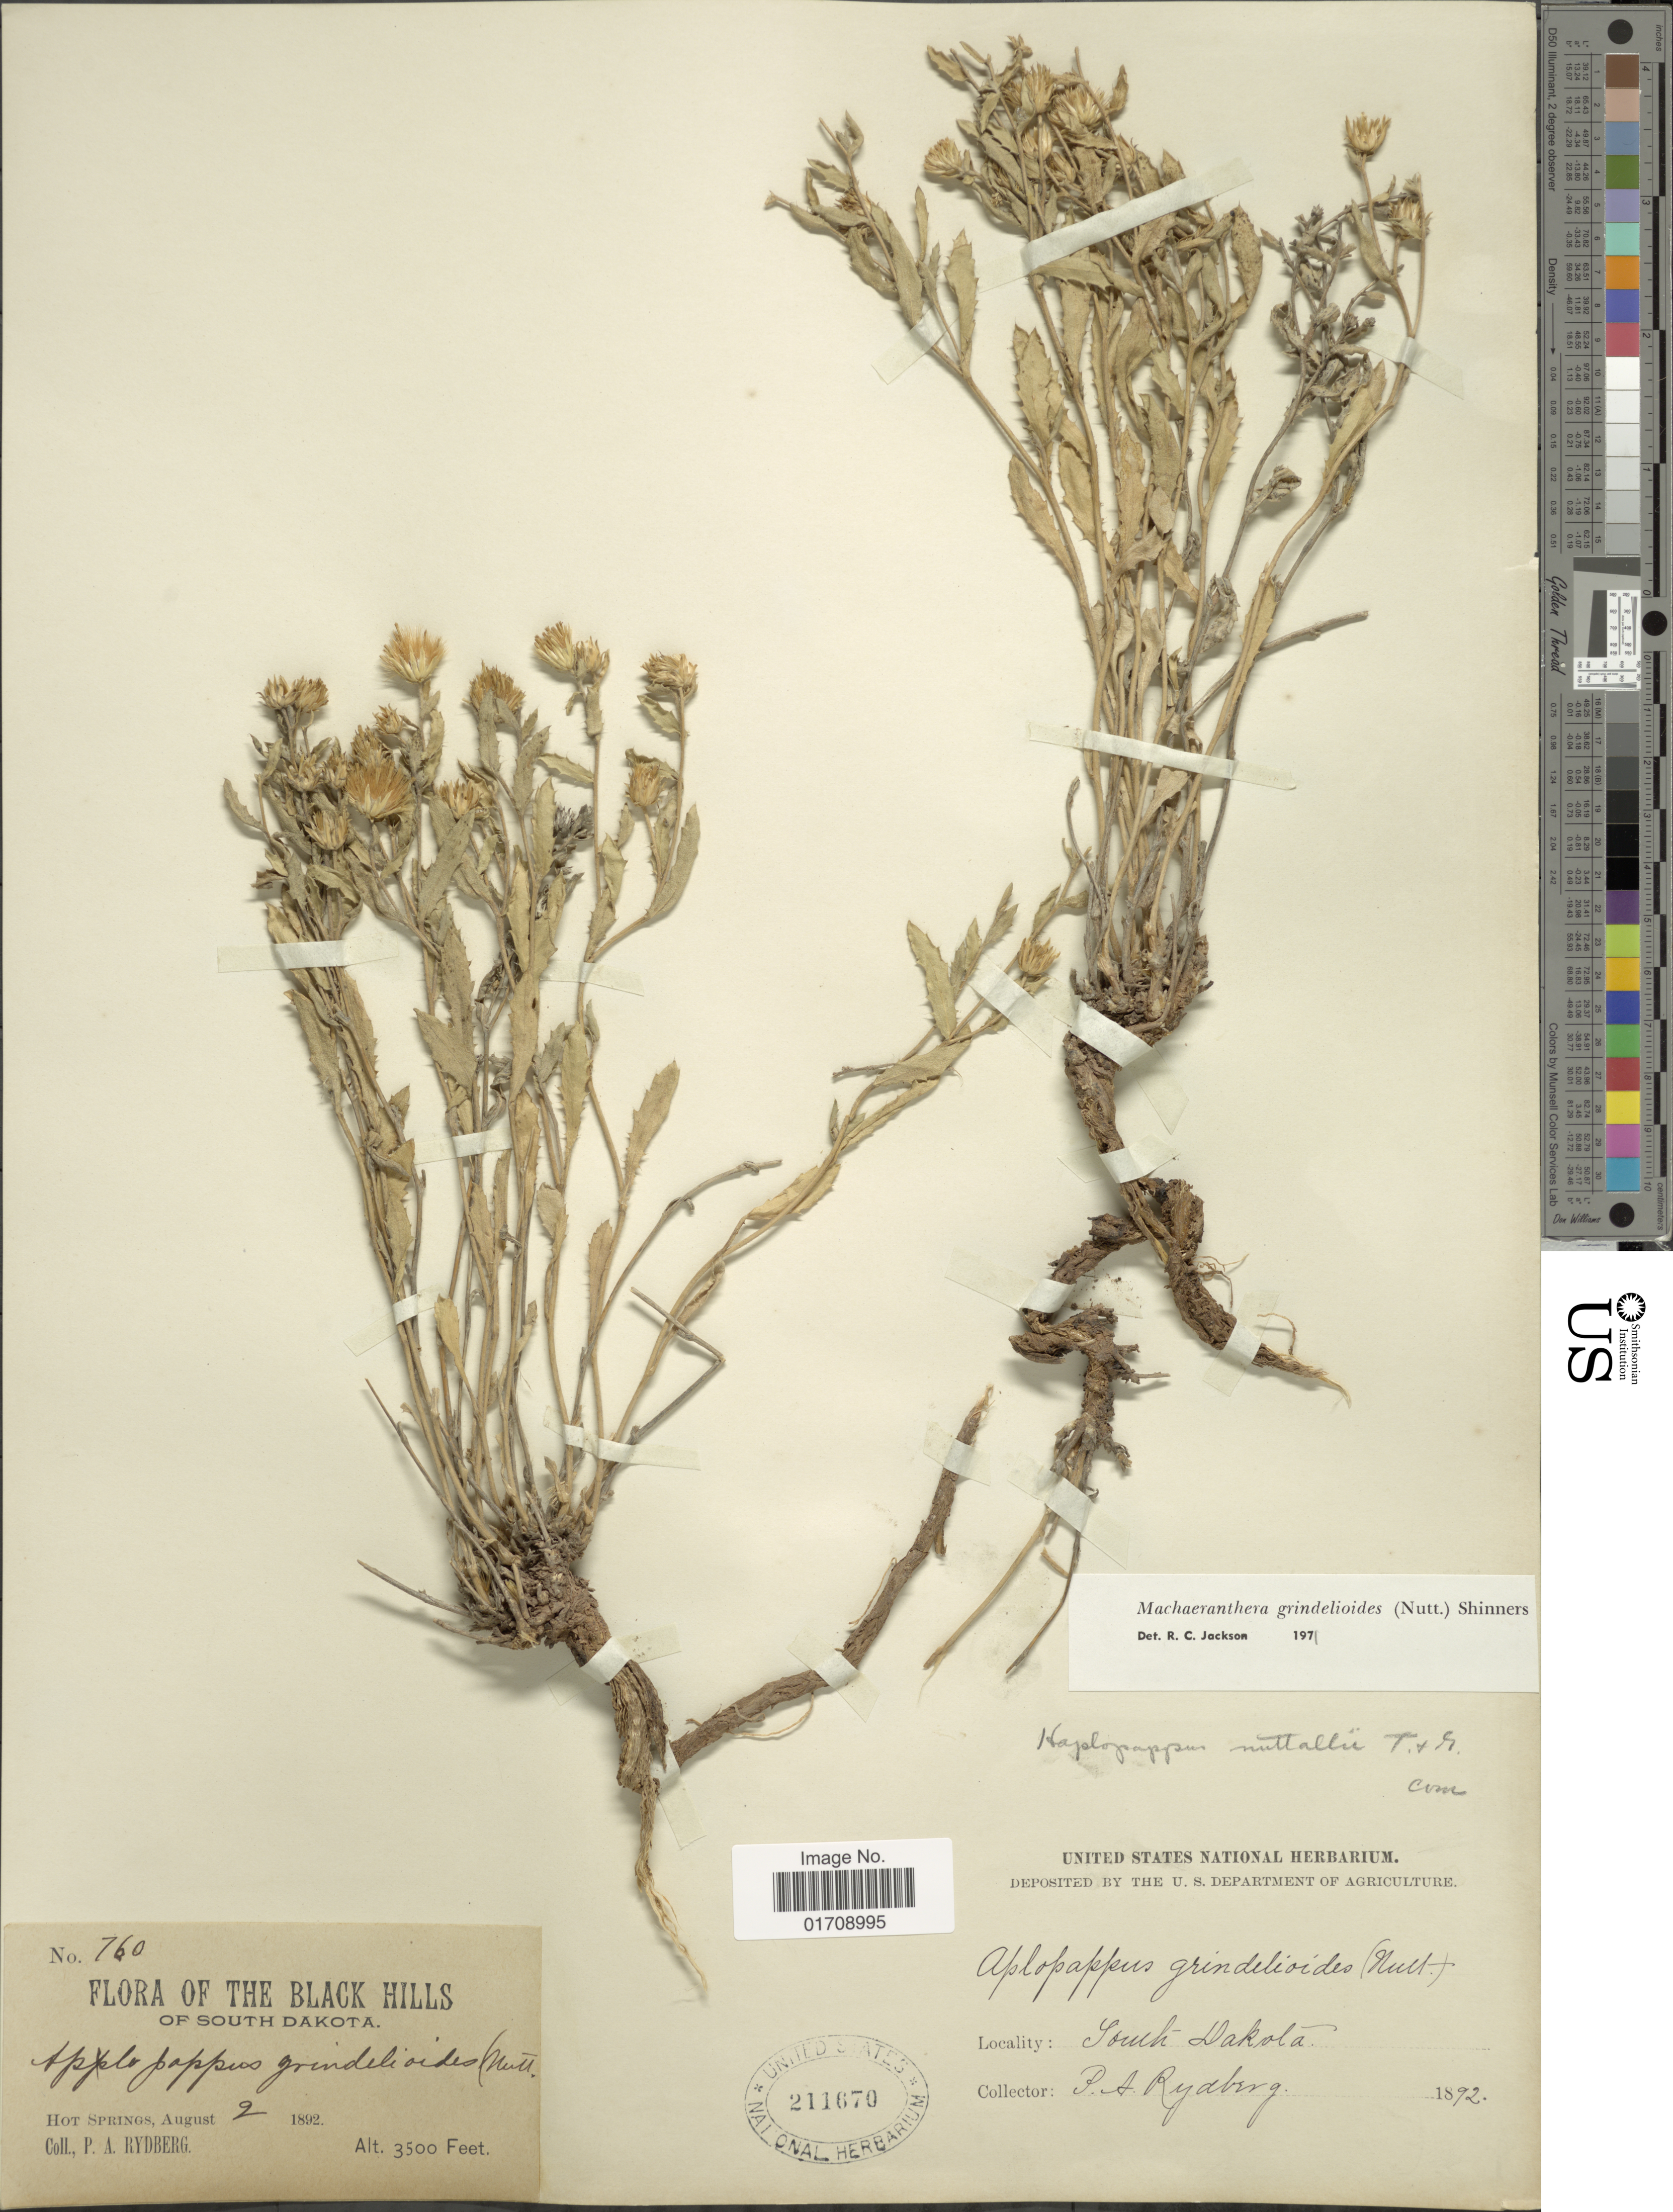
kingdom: Plantae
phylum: Tracheophyta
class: Magnoliopsida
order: Asterales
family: Asteraceae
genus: Machaeranthera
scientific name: Machaeranthera grindelioides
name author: (Nutt.) Shinners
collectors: P. A. Rydberg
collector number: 760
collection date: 1892-08-02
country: United States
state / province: South Dakota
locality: The Black Hills, Hot Springs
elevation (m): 1067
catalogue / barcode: US 211670